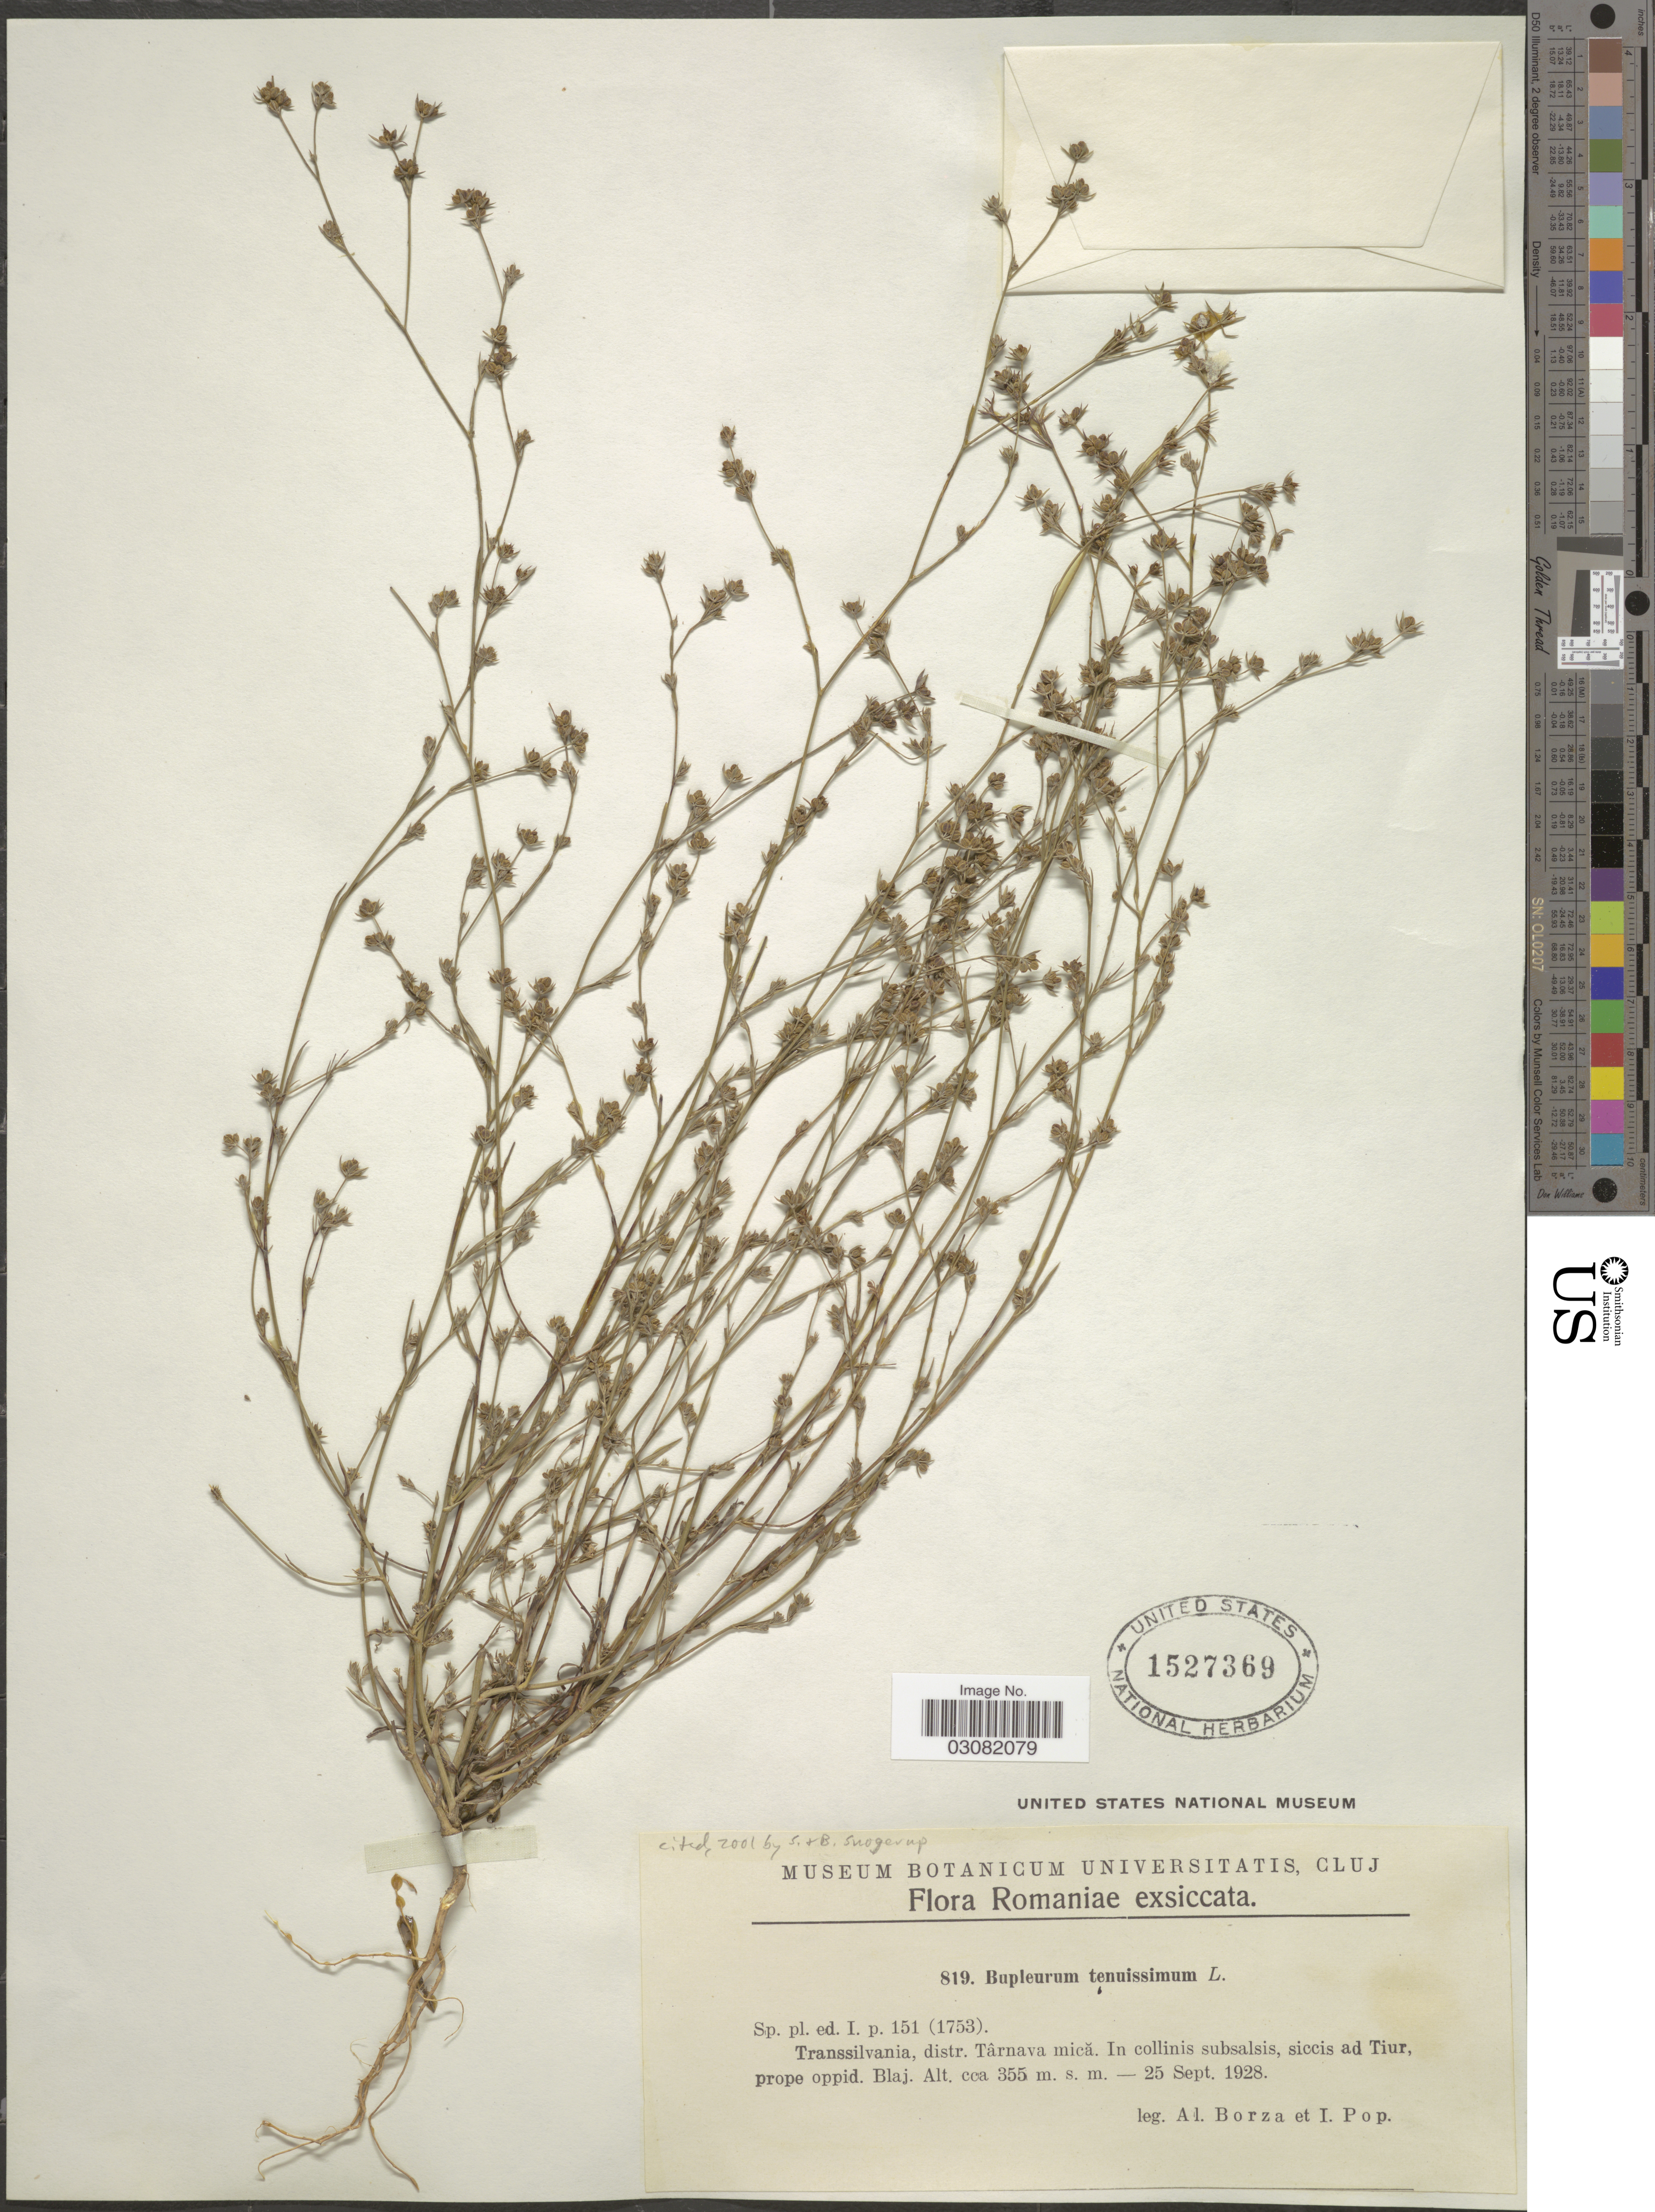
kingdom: Plantae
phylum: Tracheophyta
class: Magnoliopsida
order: Apiales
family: Apiaceae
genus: Bupleurum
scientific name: Bupleurum tenuissimum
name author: L.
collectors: A. Borza & I. Pop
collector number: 819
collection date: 1928-09-25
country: Romania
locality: Transsilvania, distr. Târnava mica. In collinis subsalsis, siccis ad Tiur, prope oppid. Blaj.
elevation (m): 355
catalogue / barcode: US 1527369